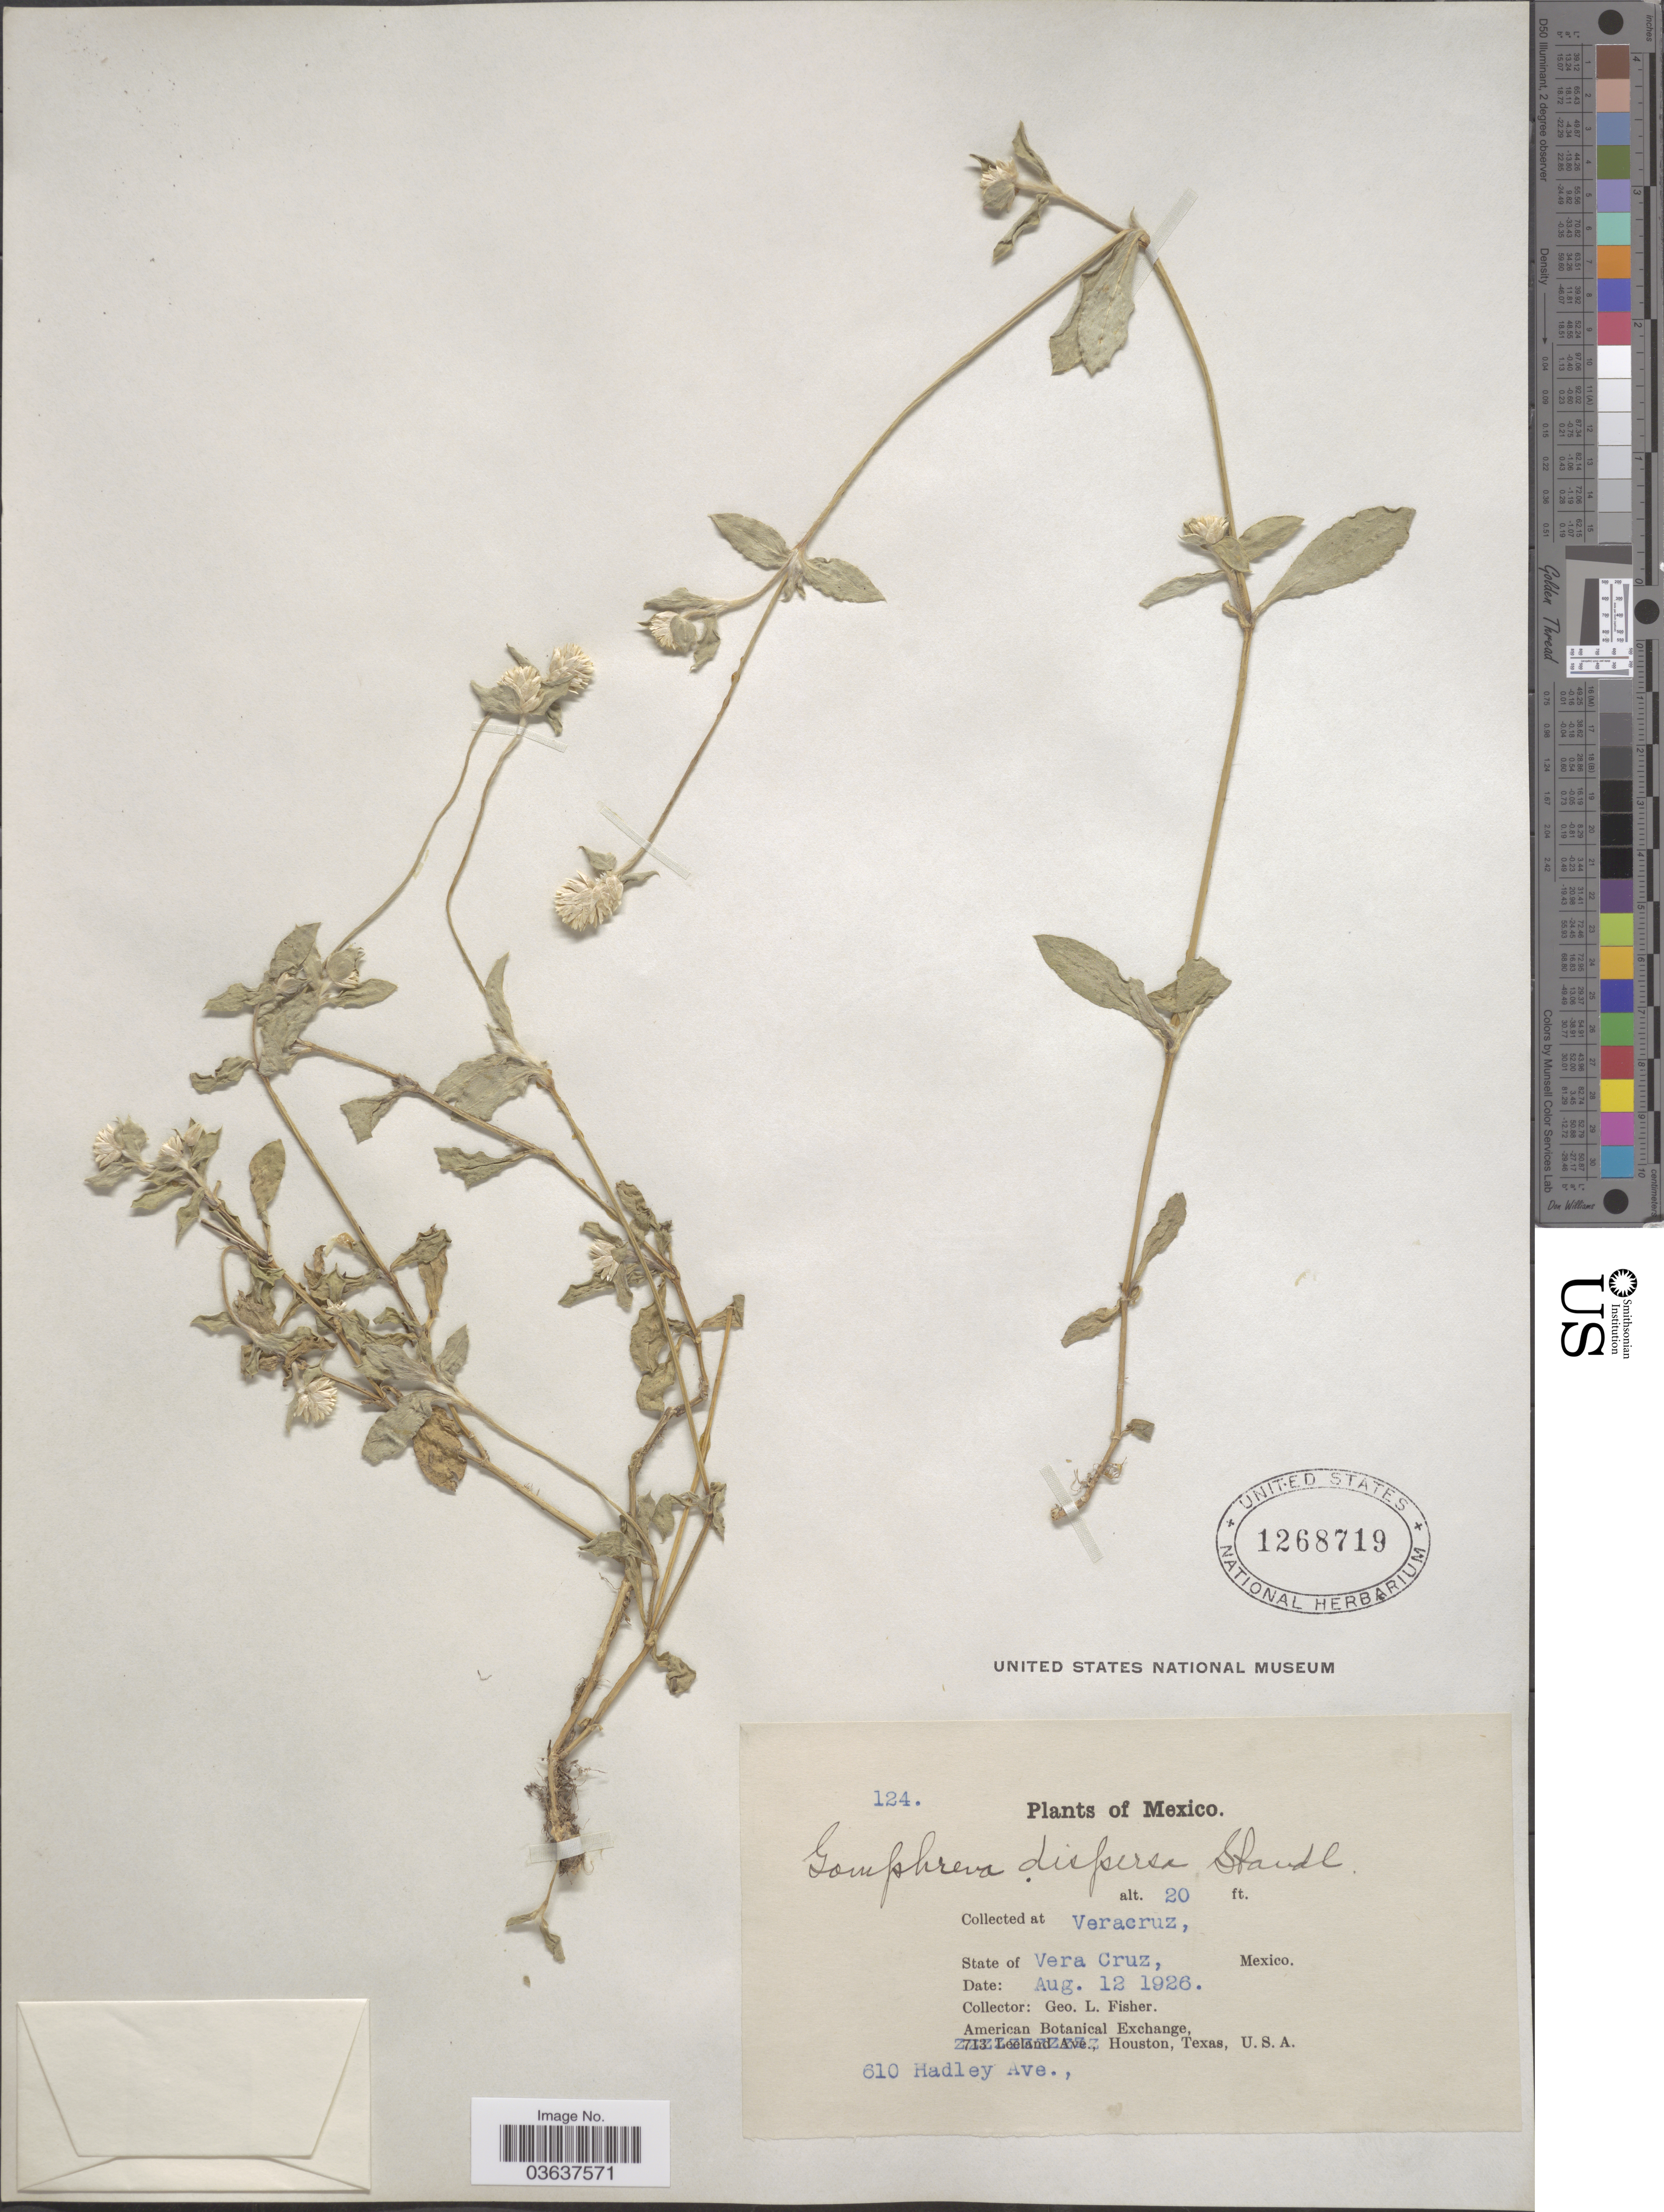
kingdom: Plantae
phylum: Tracheophyta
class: Magnoliopsida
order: Caryophyllales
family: Amaranthaceae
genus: Gomphrena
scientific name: Gomphrena dispersa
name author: Standl.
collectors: G. L. Fisher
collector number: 124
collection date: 1926-08-12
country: Mexico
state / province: Veracruz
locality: Veracruz, State of Vera Cruz.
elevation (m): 6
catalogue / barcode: US 1268719